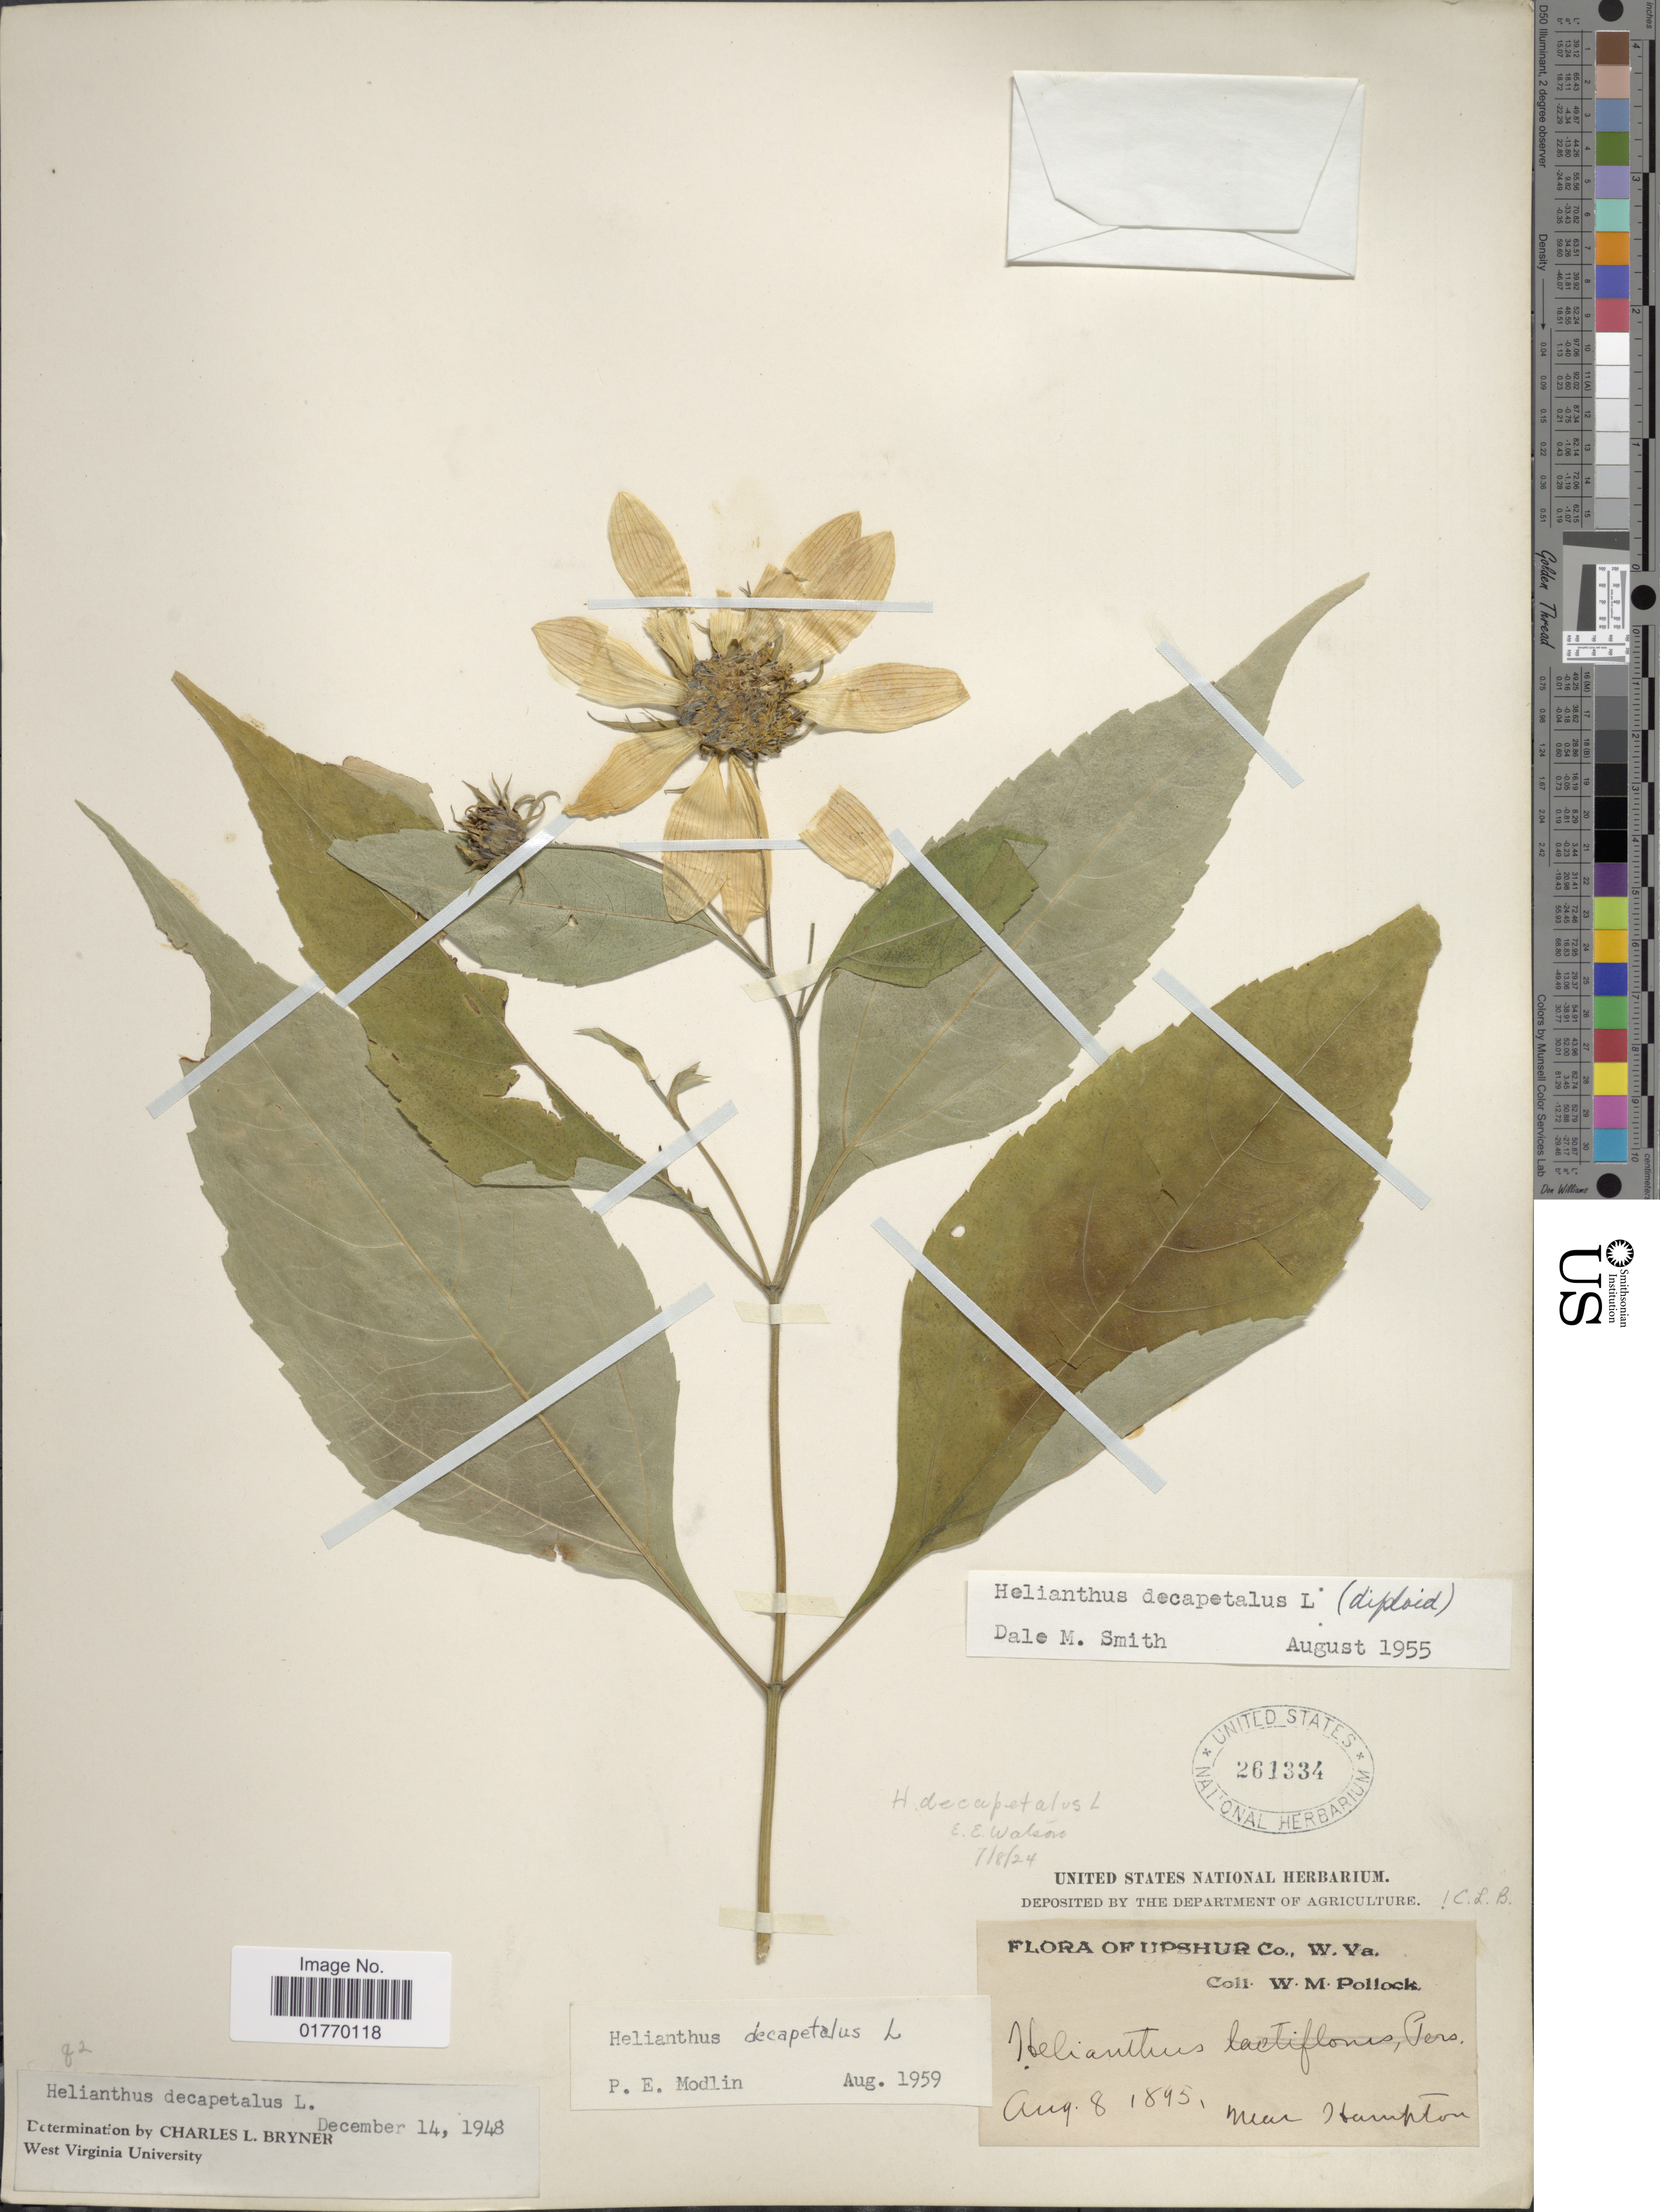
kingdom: Plantae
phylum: Tracheophyta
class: Magnoliopsida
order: Asterales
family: Asteraceae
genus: Helianthus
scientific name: Helianthus decapetalus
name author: L.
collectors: W. M. Pollock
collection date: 1895-08-08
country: United States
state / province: West Virginia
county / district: Upshur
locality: W. Va.Near Hampton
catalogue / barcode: US 261334